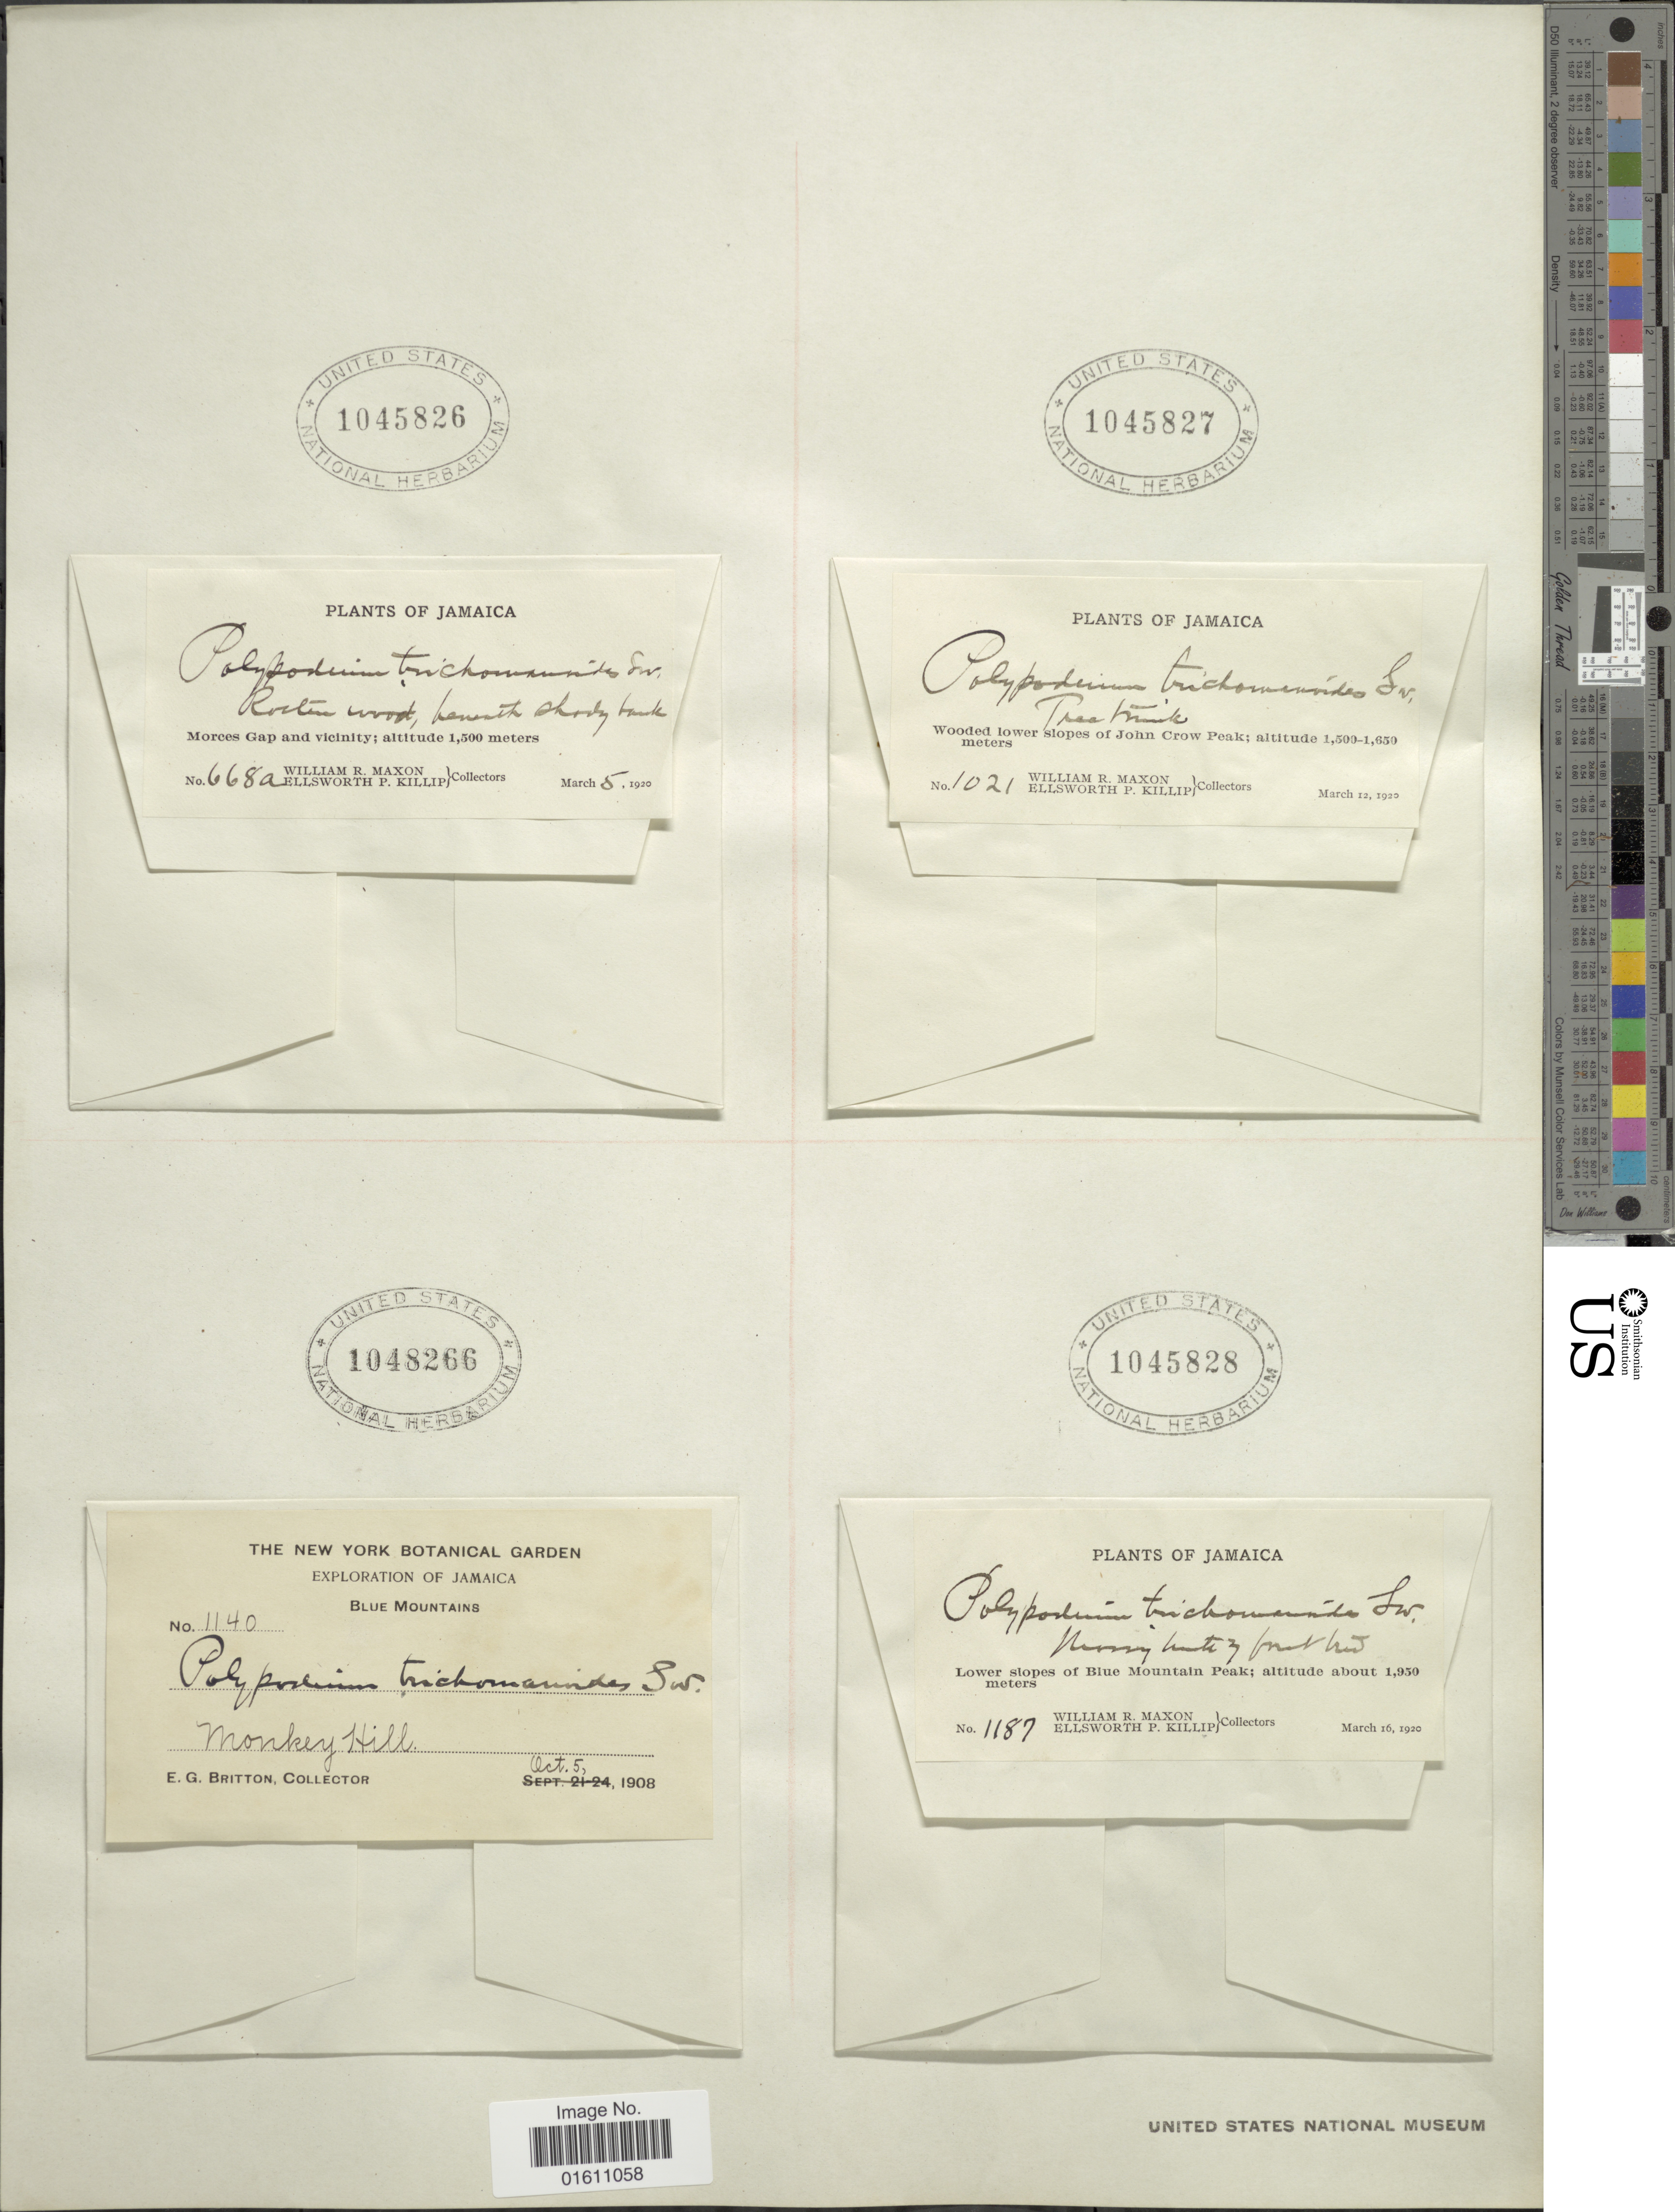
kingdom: Plantae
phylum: Tracheophyta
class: Polypodiopsida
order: Polypodiales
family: Polypodiaceae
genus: Moranopteris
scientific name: Moranopteris trichomanoides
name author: (Sw.) R. Y. Hirai & J. Prado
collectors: W. R. Maxon & E. P. Killip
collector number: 1187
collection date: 1920-03-16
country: Jamaica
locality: Lower slopes of Blue Mountain Peak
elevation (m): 1950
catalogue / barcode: US 1045828-4